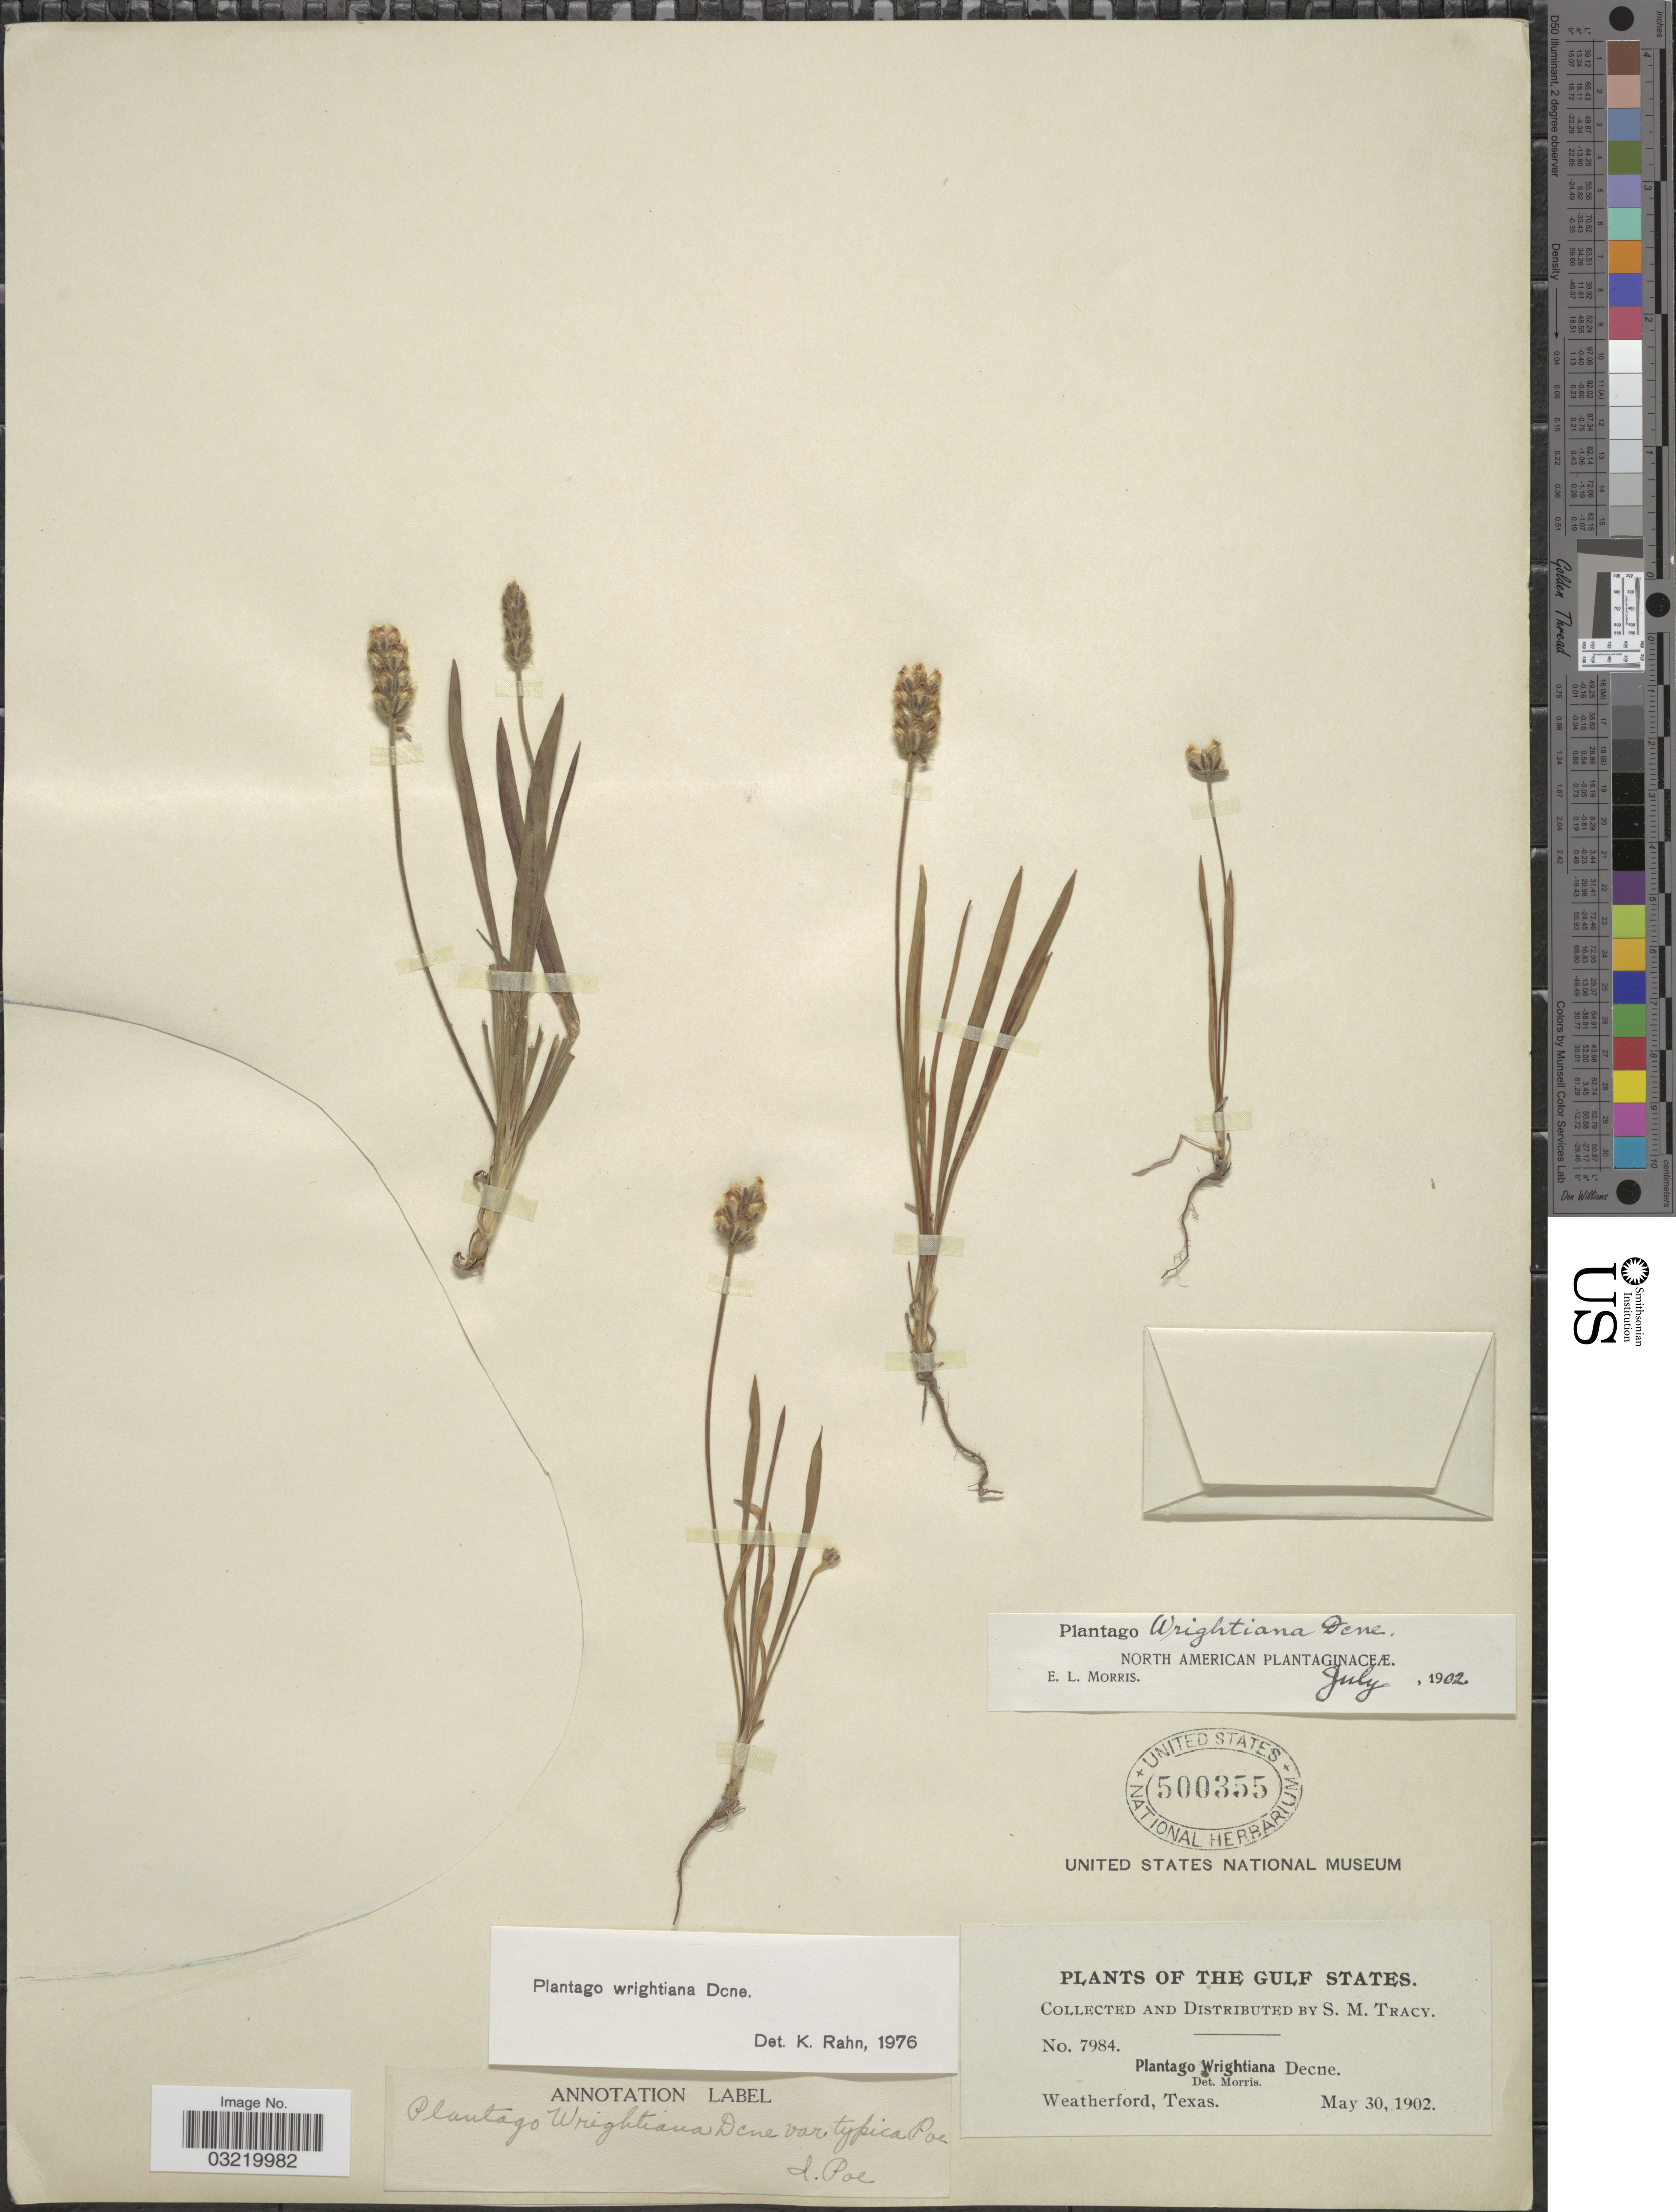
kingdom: Plantae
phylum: Tracheophyta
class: Magnoliopsida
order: Lamiales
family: Plantaginaceae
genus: Plantago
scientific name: Plantago wrightiana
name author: Decne. ex A. DC.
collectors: S. M. Tracy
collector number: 7984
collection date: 1902-05-30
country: United States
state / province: Texas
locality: Gulf States. Weatherford.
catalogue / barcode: US 500355